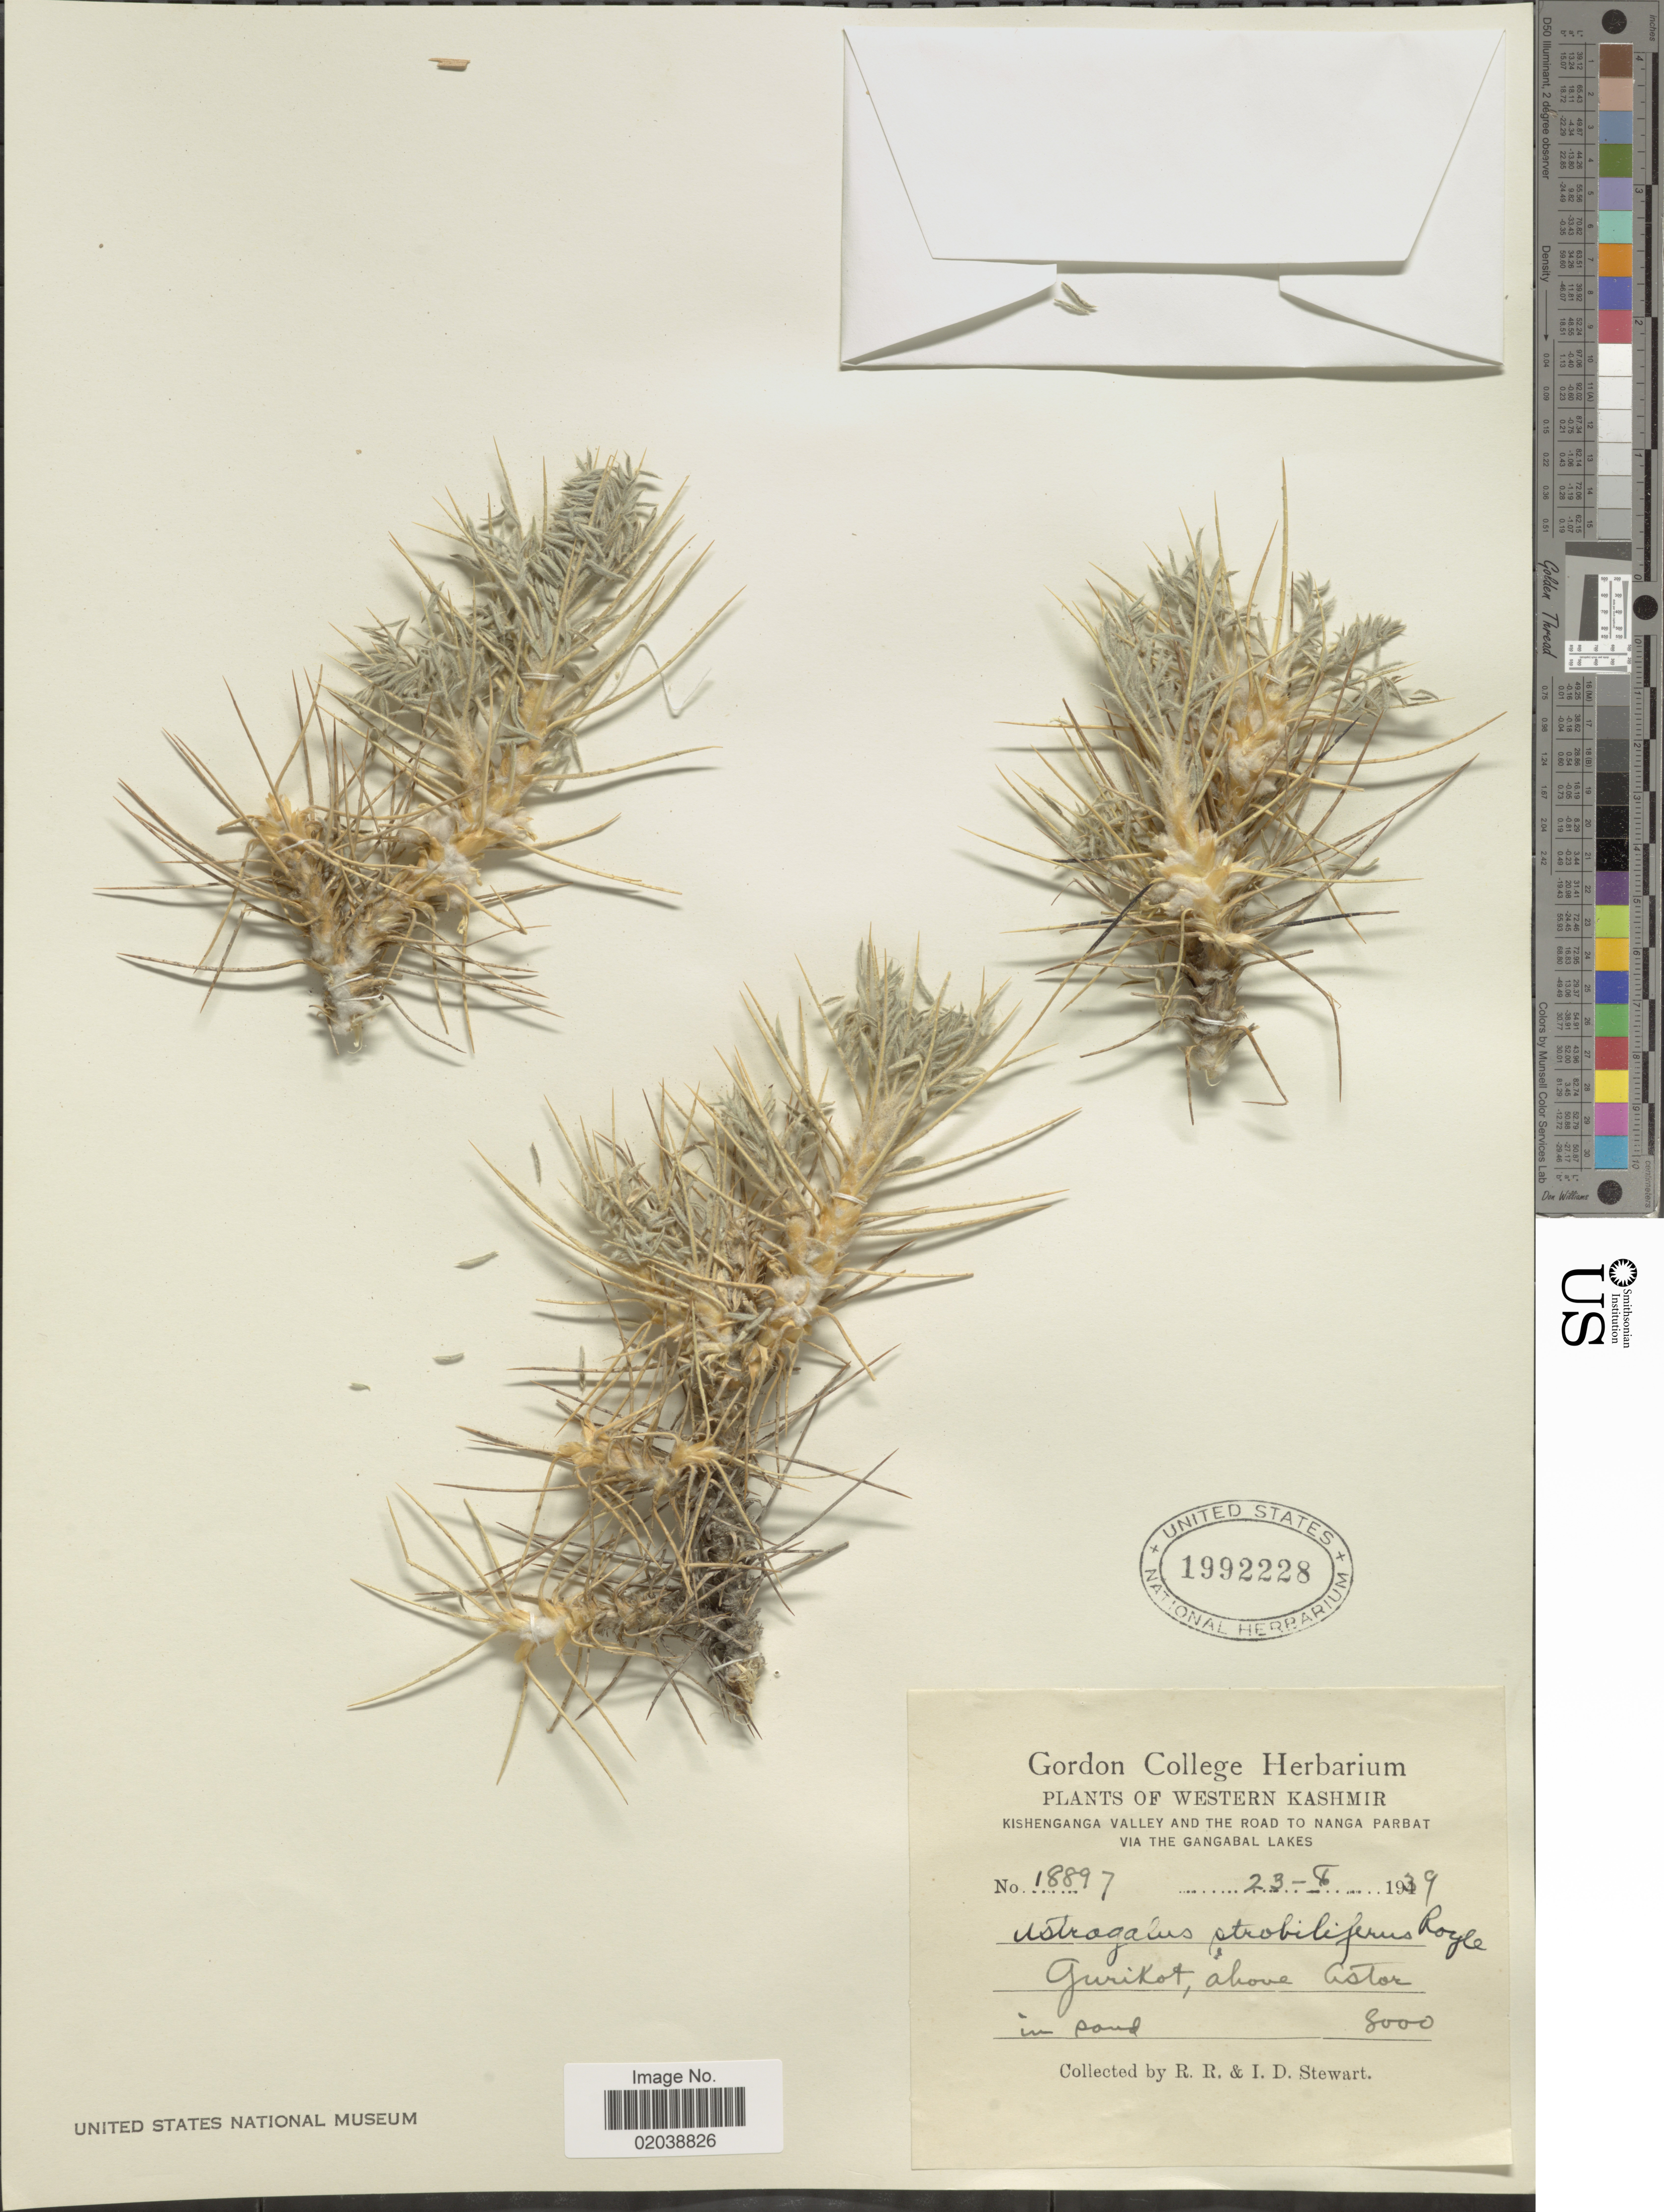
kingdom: Plantae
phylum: Tracheophyta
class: Magnoliopsida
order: Fabales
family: Fabaceae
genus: Astragalus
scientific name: Astragalus strobiliferus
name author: Benth.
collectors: R. R. Stewart & I. Stewart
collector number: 18897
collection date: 1939-06-23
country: India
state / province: Jammu and Kashmir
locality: Western Kashmir, Kishenganga Valley and the Road to Nanga Parbat via the Gangbal Lakes, Gurikot, above Astor, in sand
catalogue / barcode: US 1992228